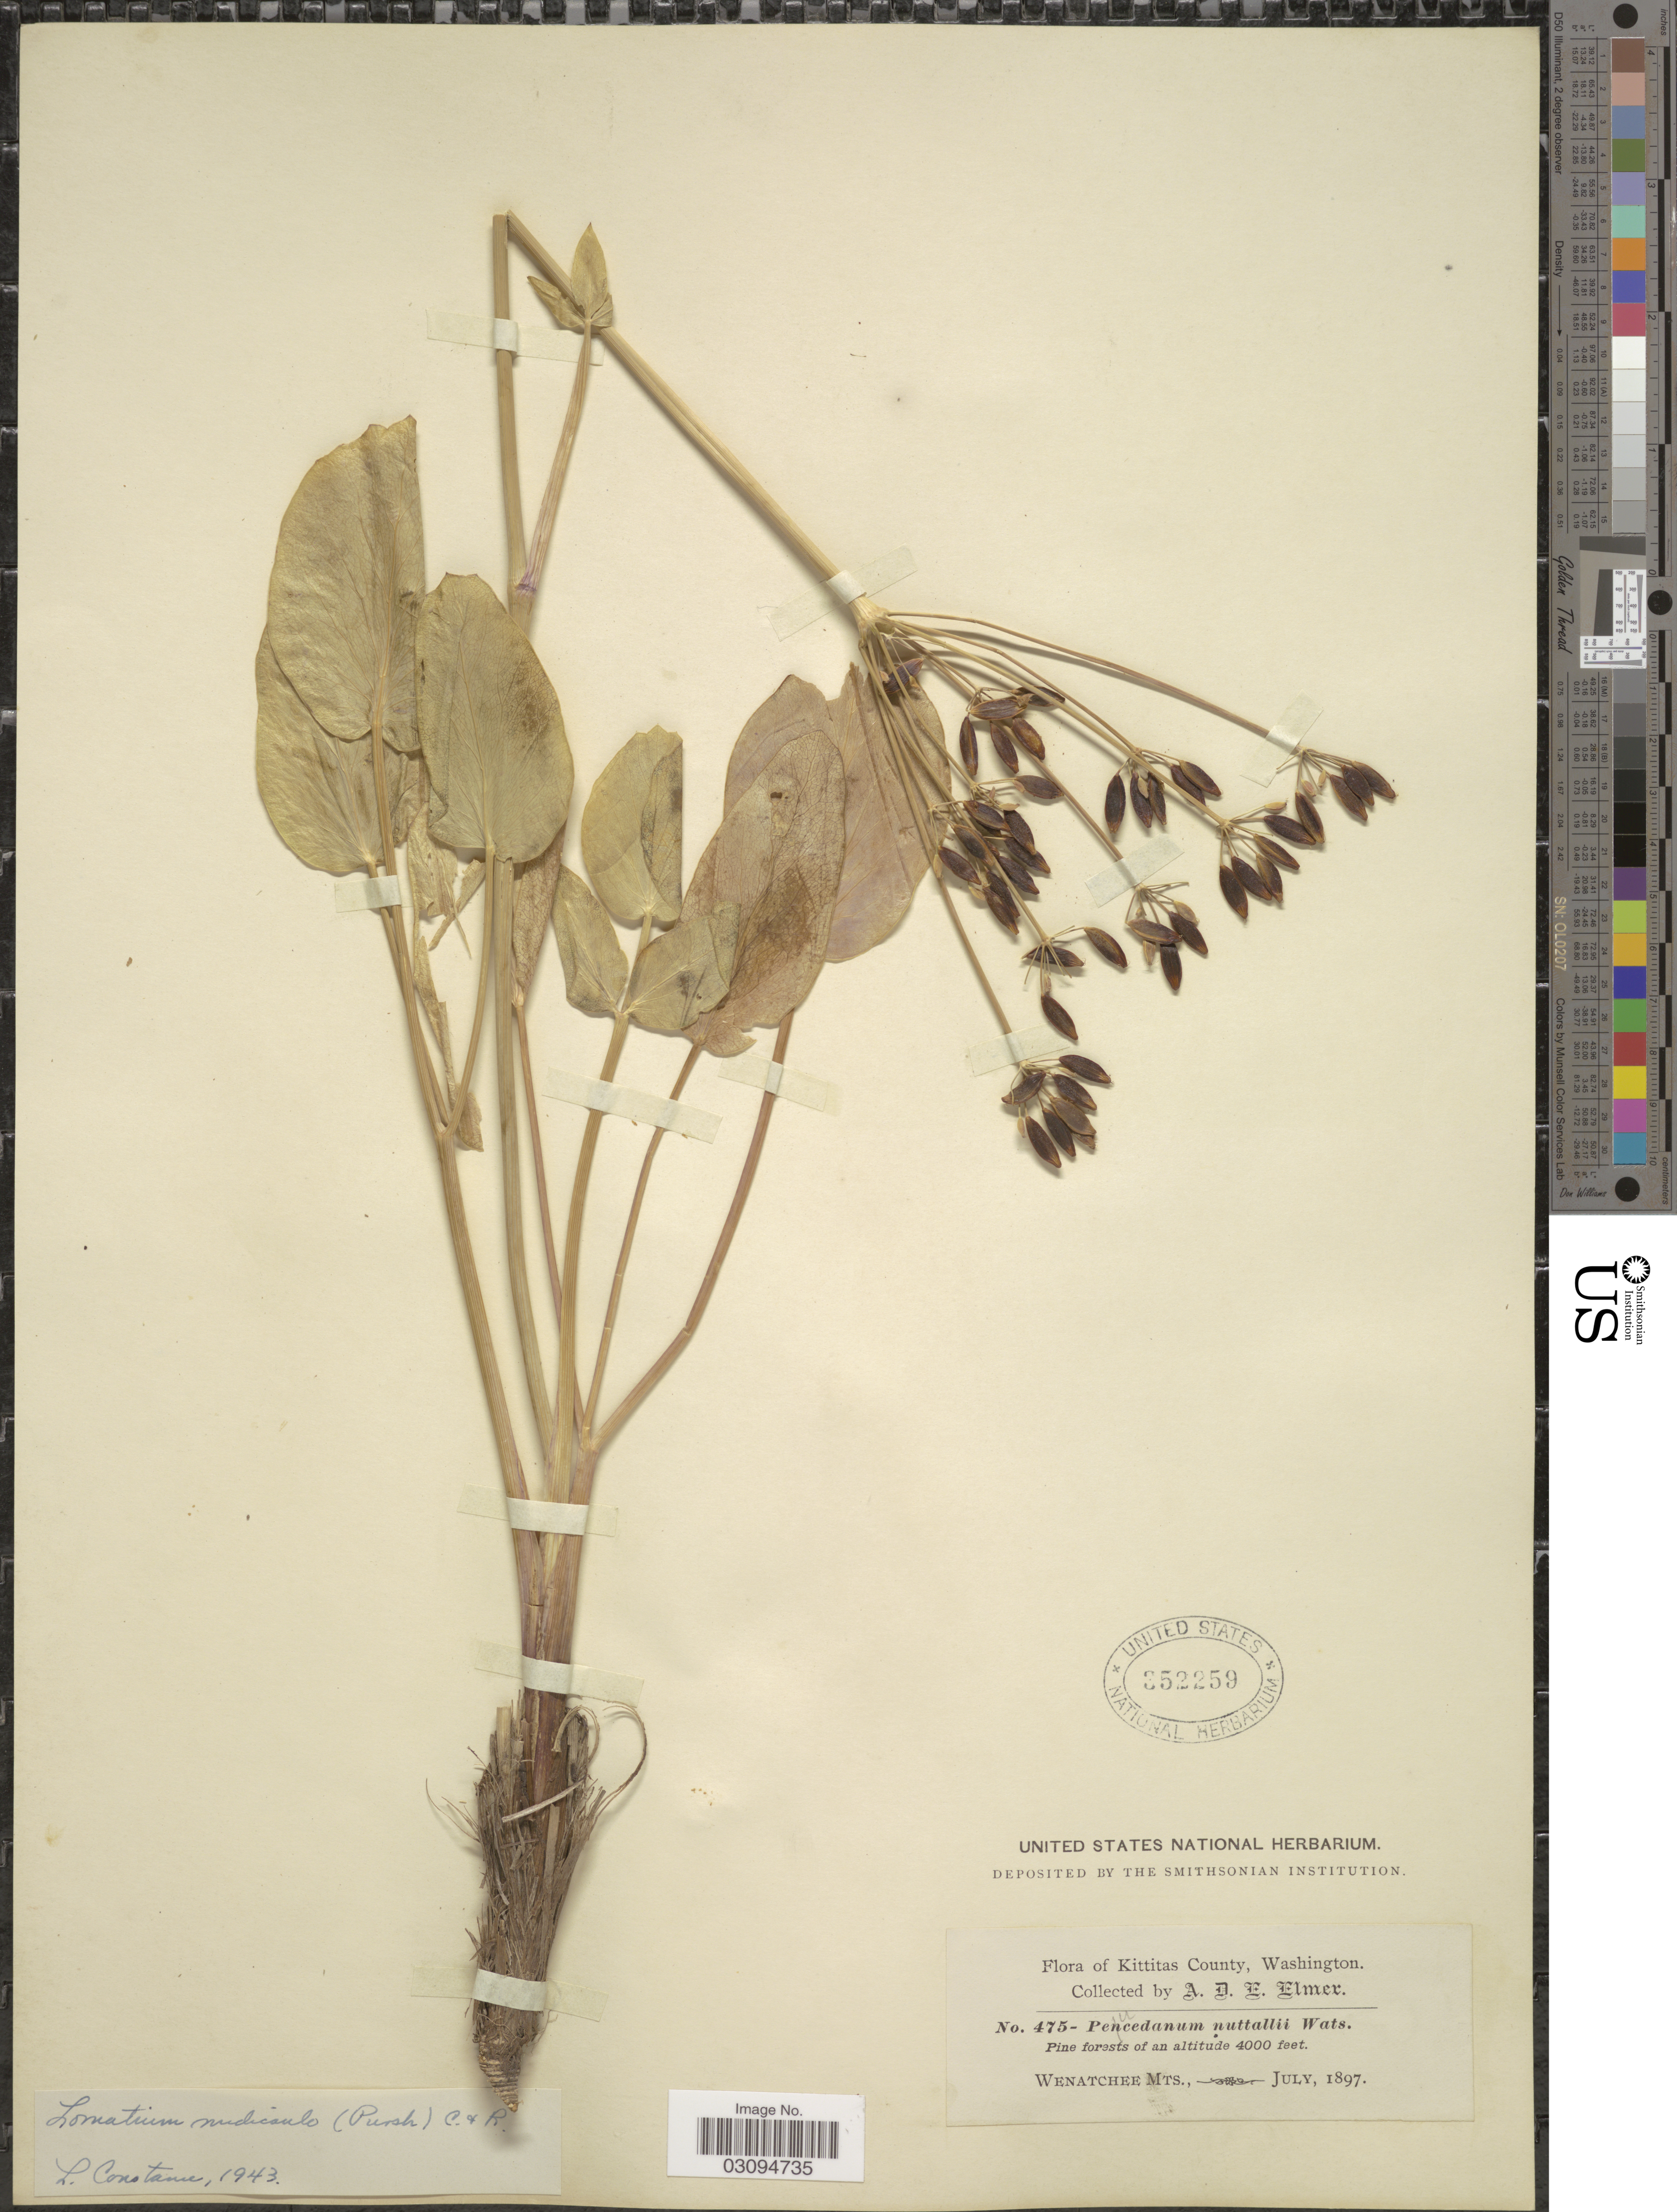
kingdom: Plantae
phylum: Tracheophyta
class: Magnoliopsida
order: Apiales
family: Apiaceae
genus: Lomatium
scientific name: Lomatium nudicaule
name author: (Pursh) J.M. Coult. & Rose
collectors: A. D. E. Elmer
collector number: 475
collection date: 1897-07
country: United States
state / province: Washington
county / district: Kittitas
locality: Kittitas County. Wenatchee Mts.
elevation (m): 1219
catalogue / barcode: US 352259